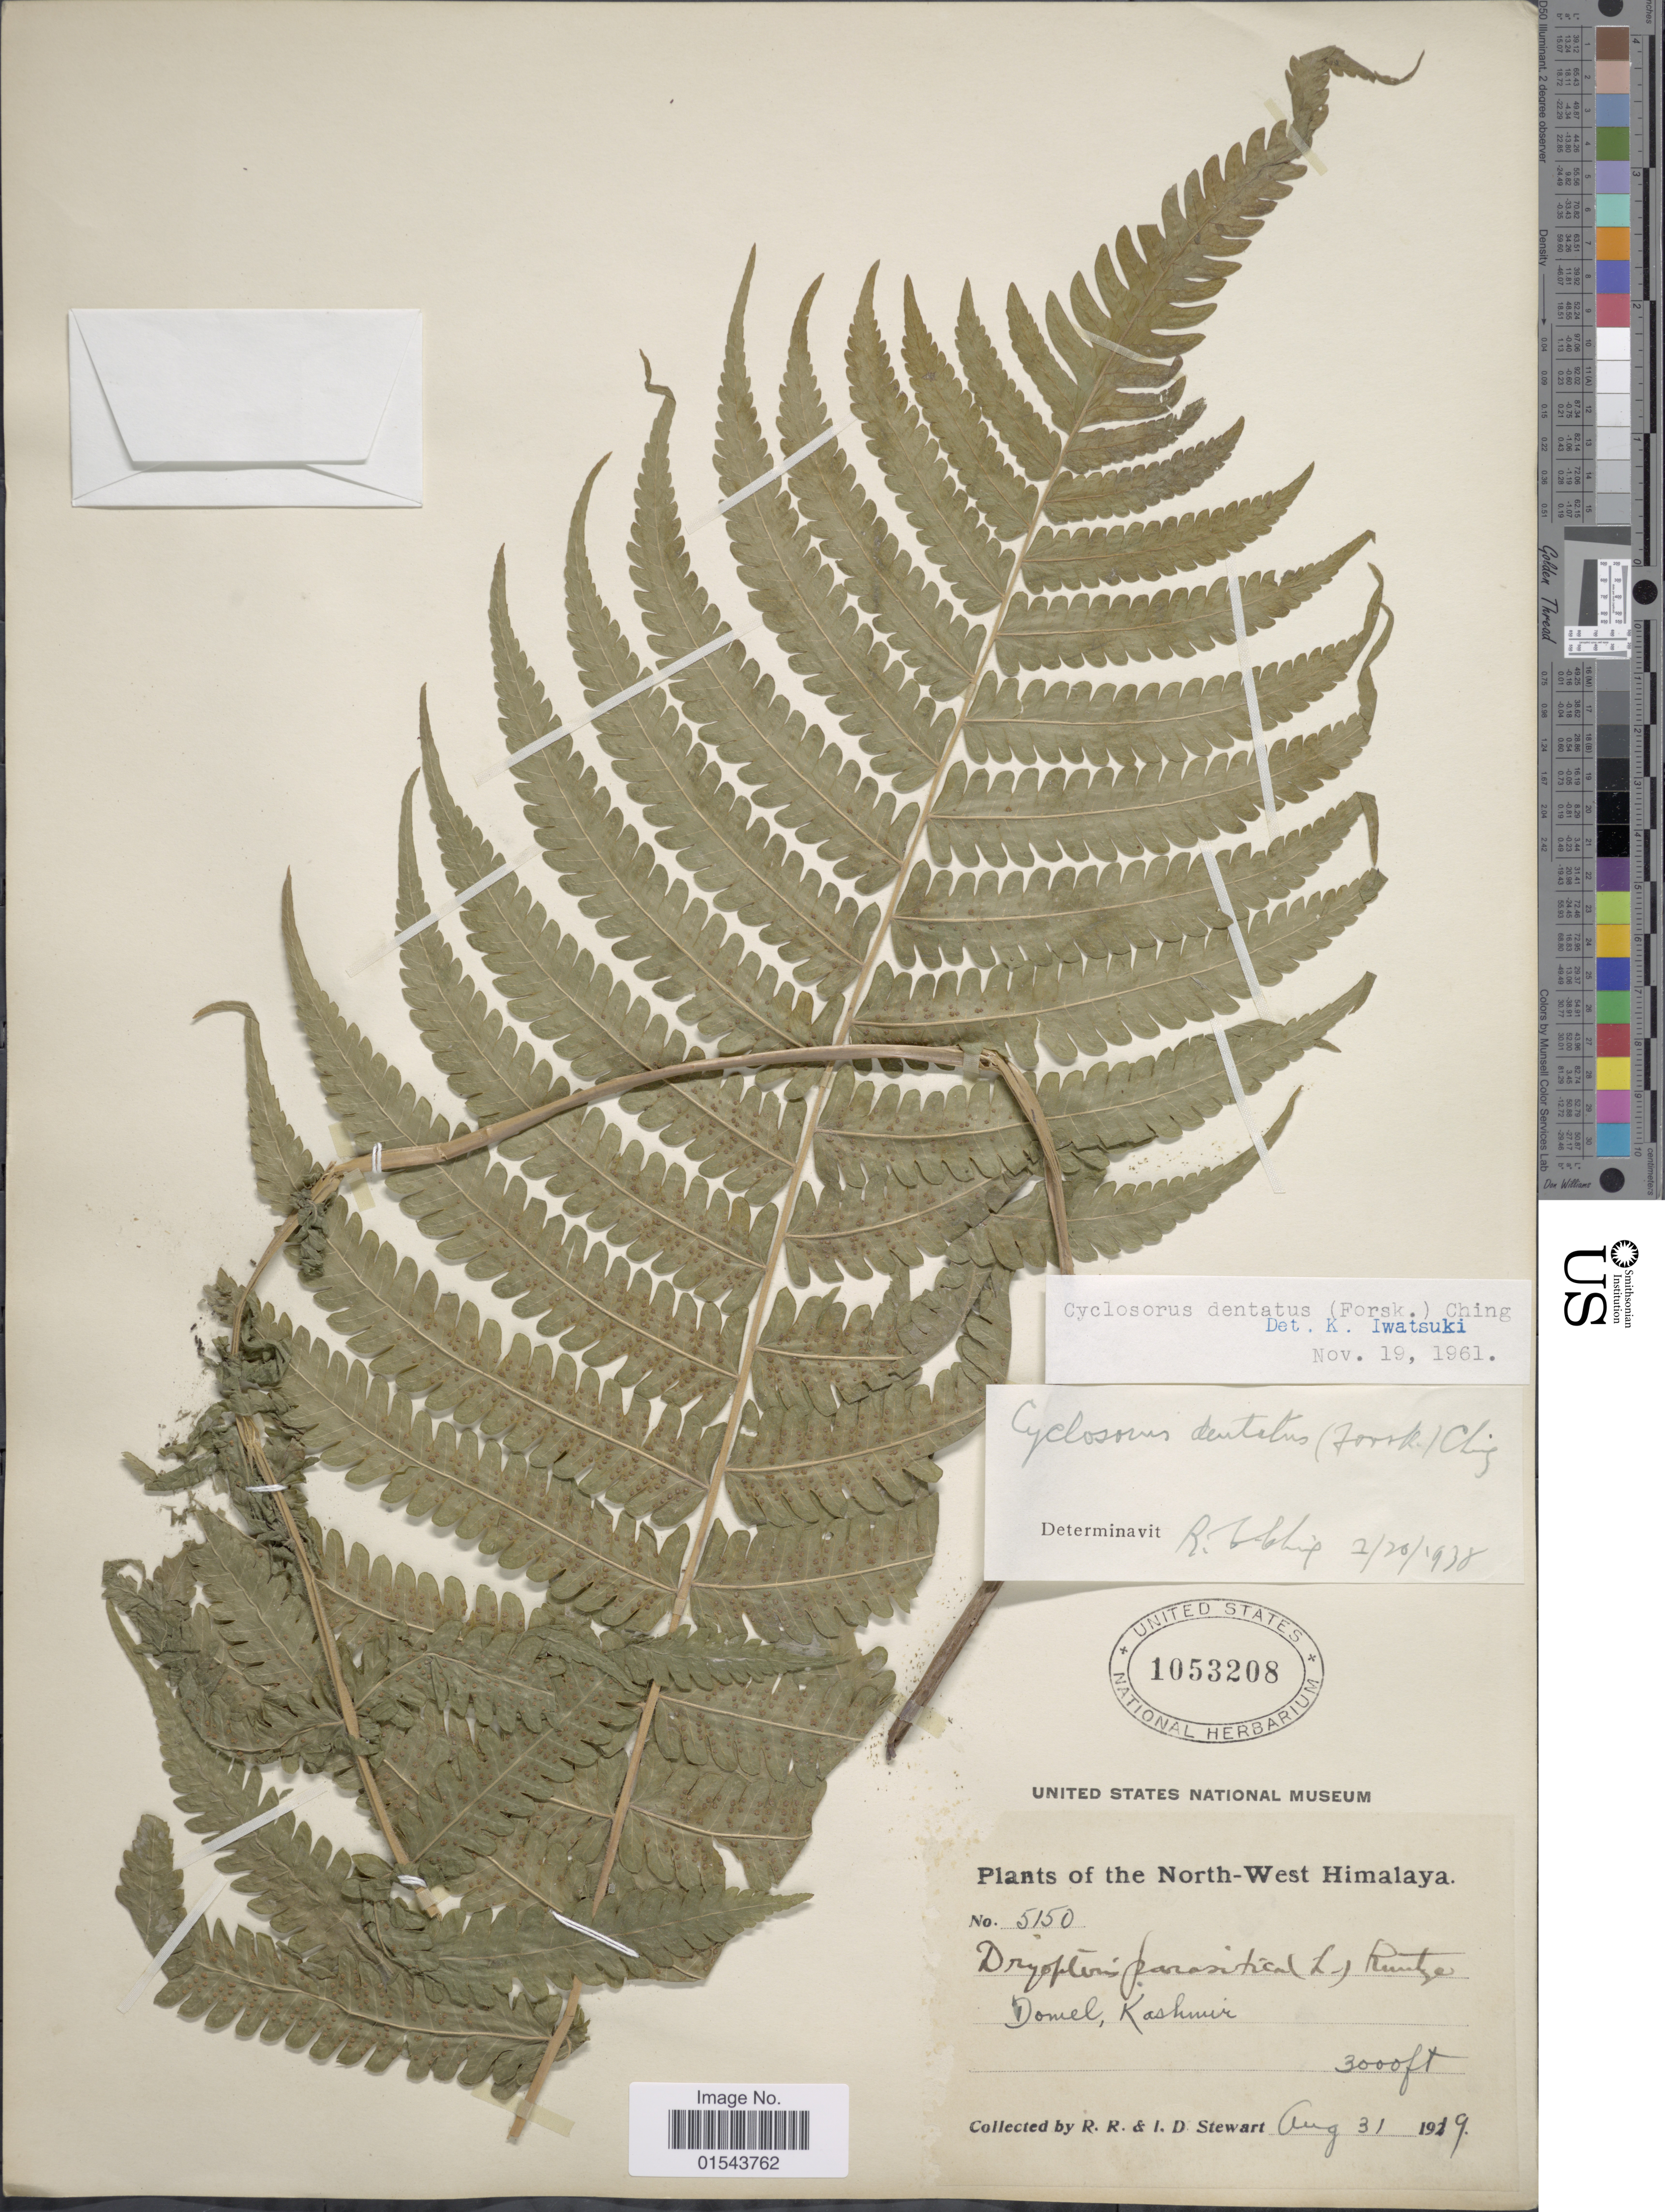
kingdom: Plantae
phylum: Tracheophyta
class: Polypodiopsida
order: Polypodiales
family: Thelypteridaceae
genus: Christella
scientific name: Christella dentata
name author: (Forssk.) Brownsey & Jermy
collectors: R. R. Stewart & I. Stewart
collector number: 5150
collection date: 1919-08-31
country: India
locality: North-West Himalaya. Domel, Kahsmir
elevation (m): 914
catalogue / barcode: US 1053208